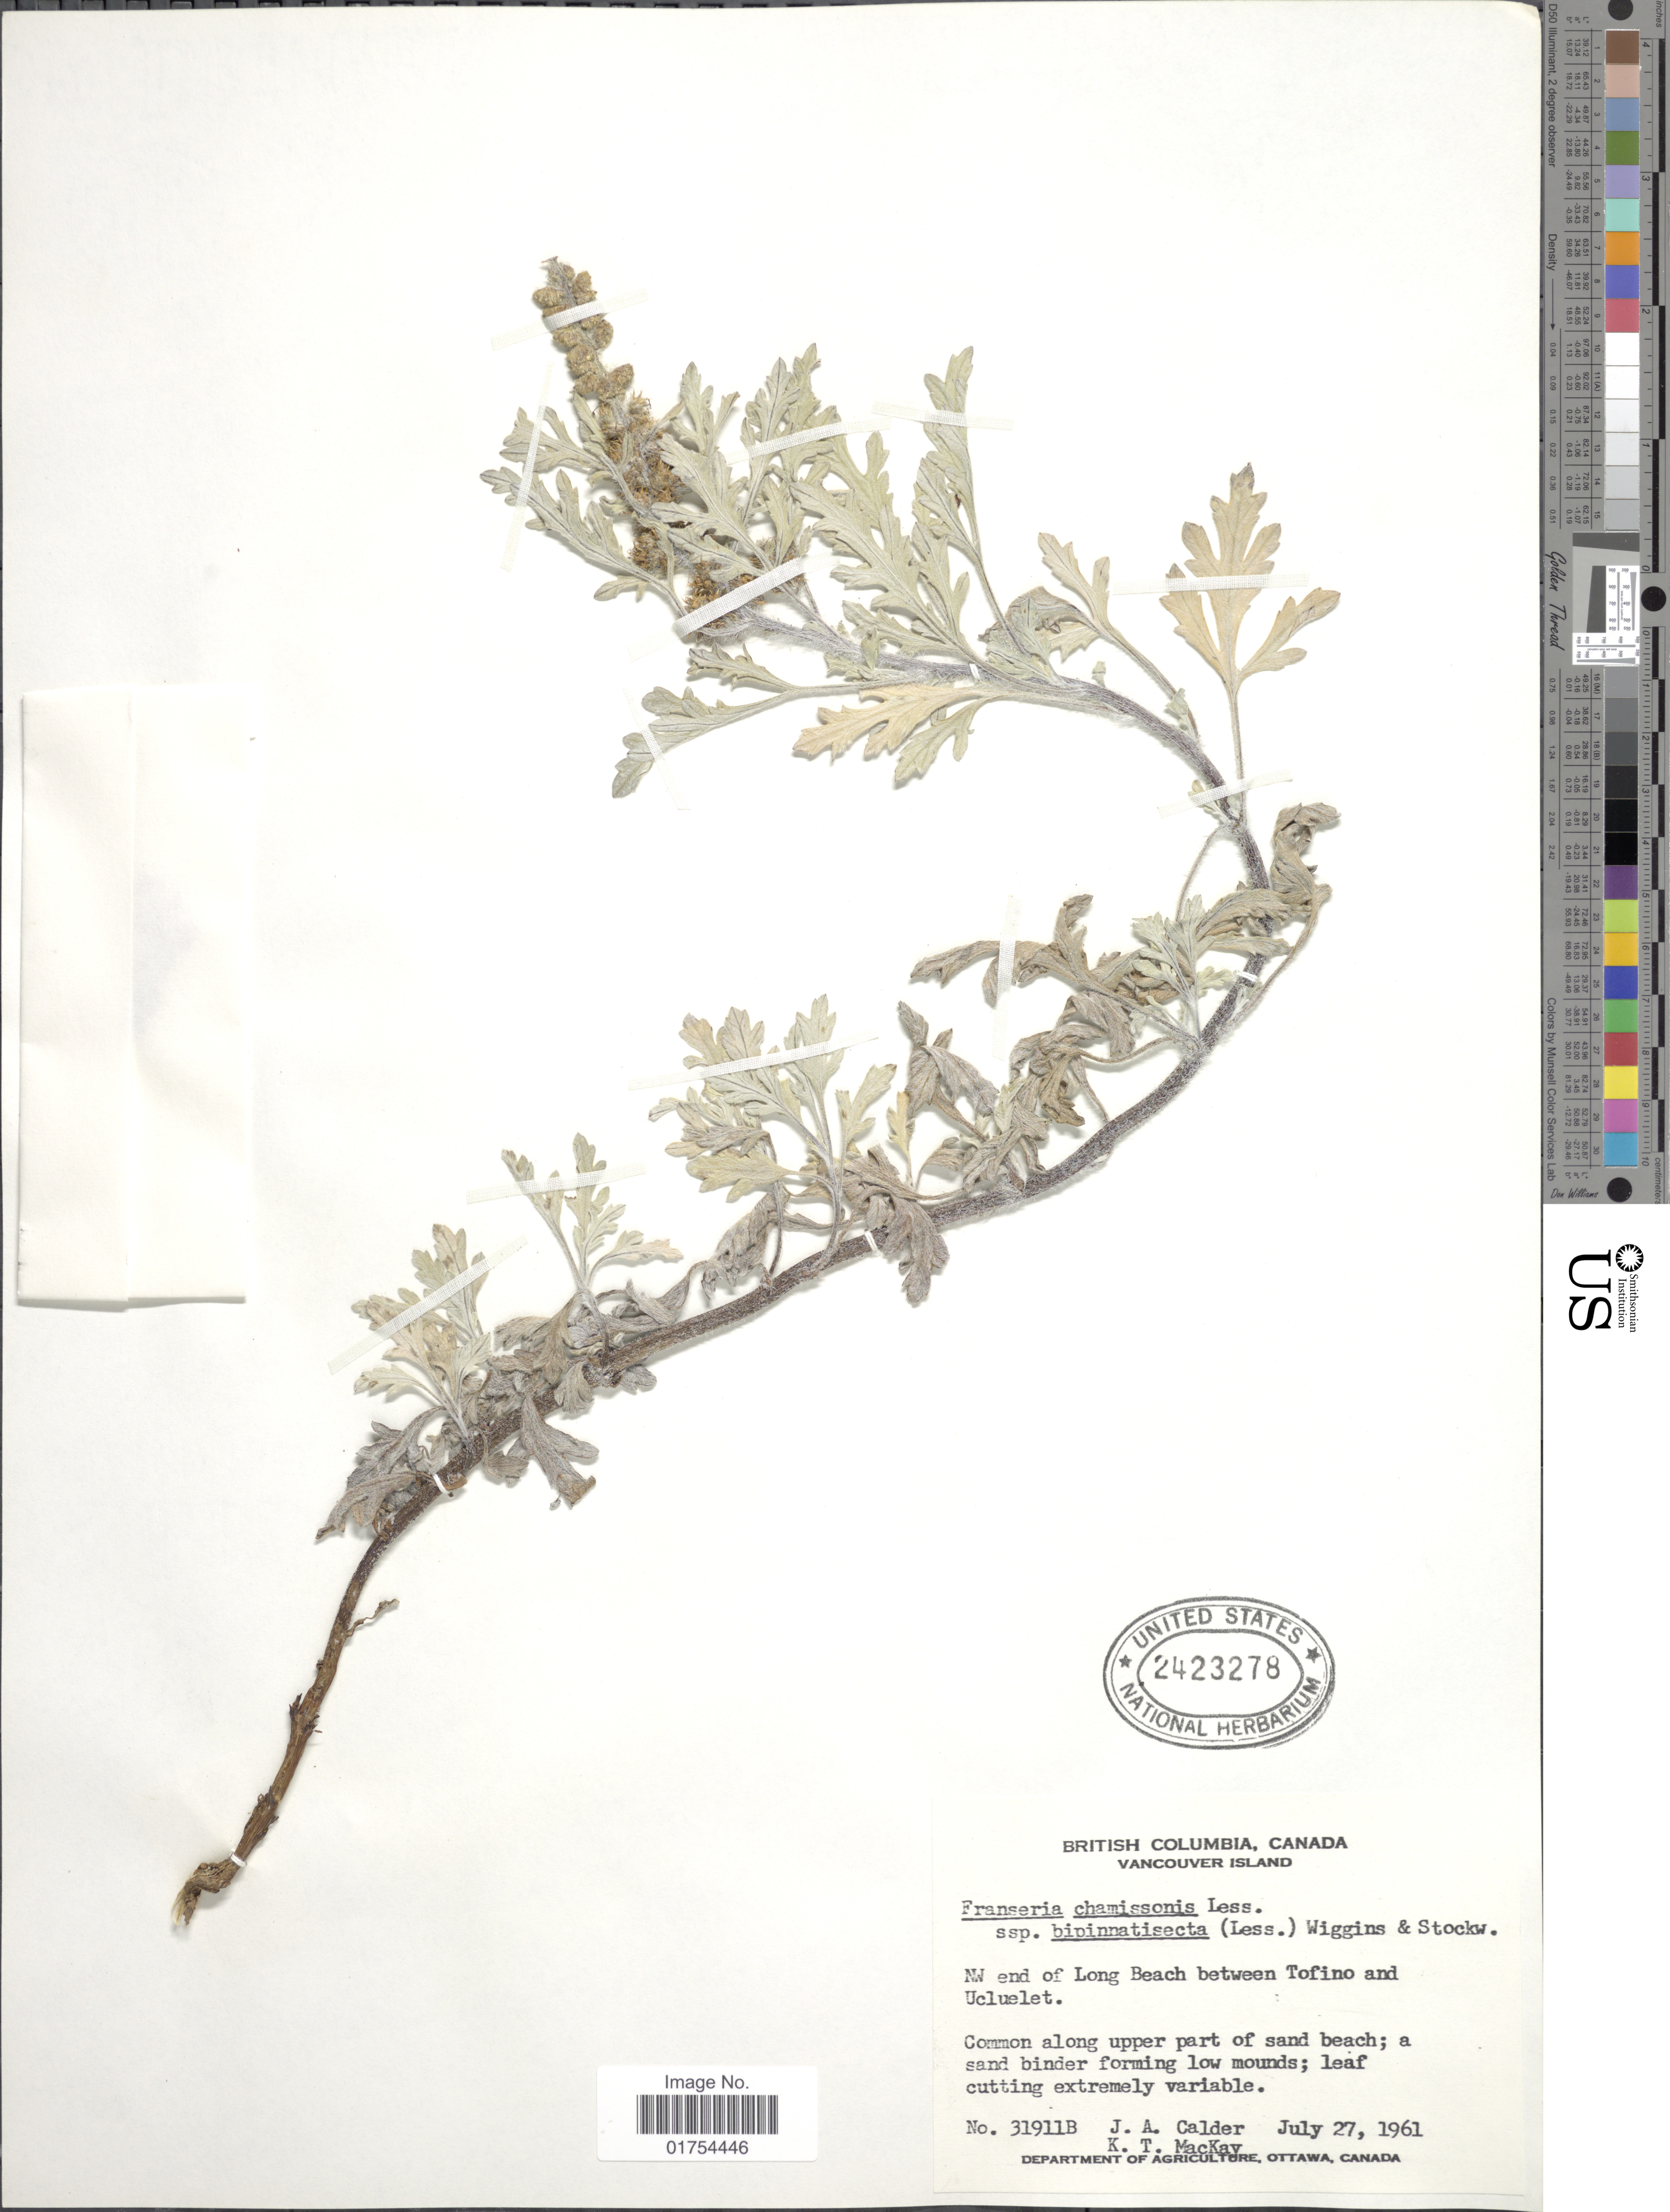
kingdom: Plantae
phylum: Tracheophyta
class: Magnoliopsida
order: Asterales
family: Asteraceae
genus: Franseria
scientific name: Franseria chamissonis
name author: Less.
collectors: J. A. Calder & K. T. Mackay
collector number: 31911B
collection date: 1961-07-27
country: Canada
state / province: British Columbia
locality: Vancouber Island, NW end of Long Beach between Tofino and Ucluelet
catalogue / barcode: US 243278